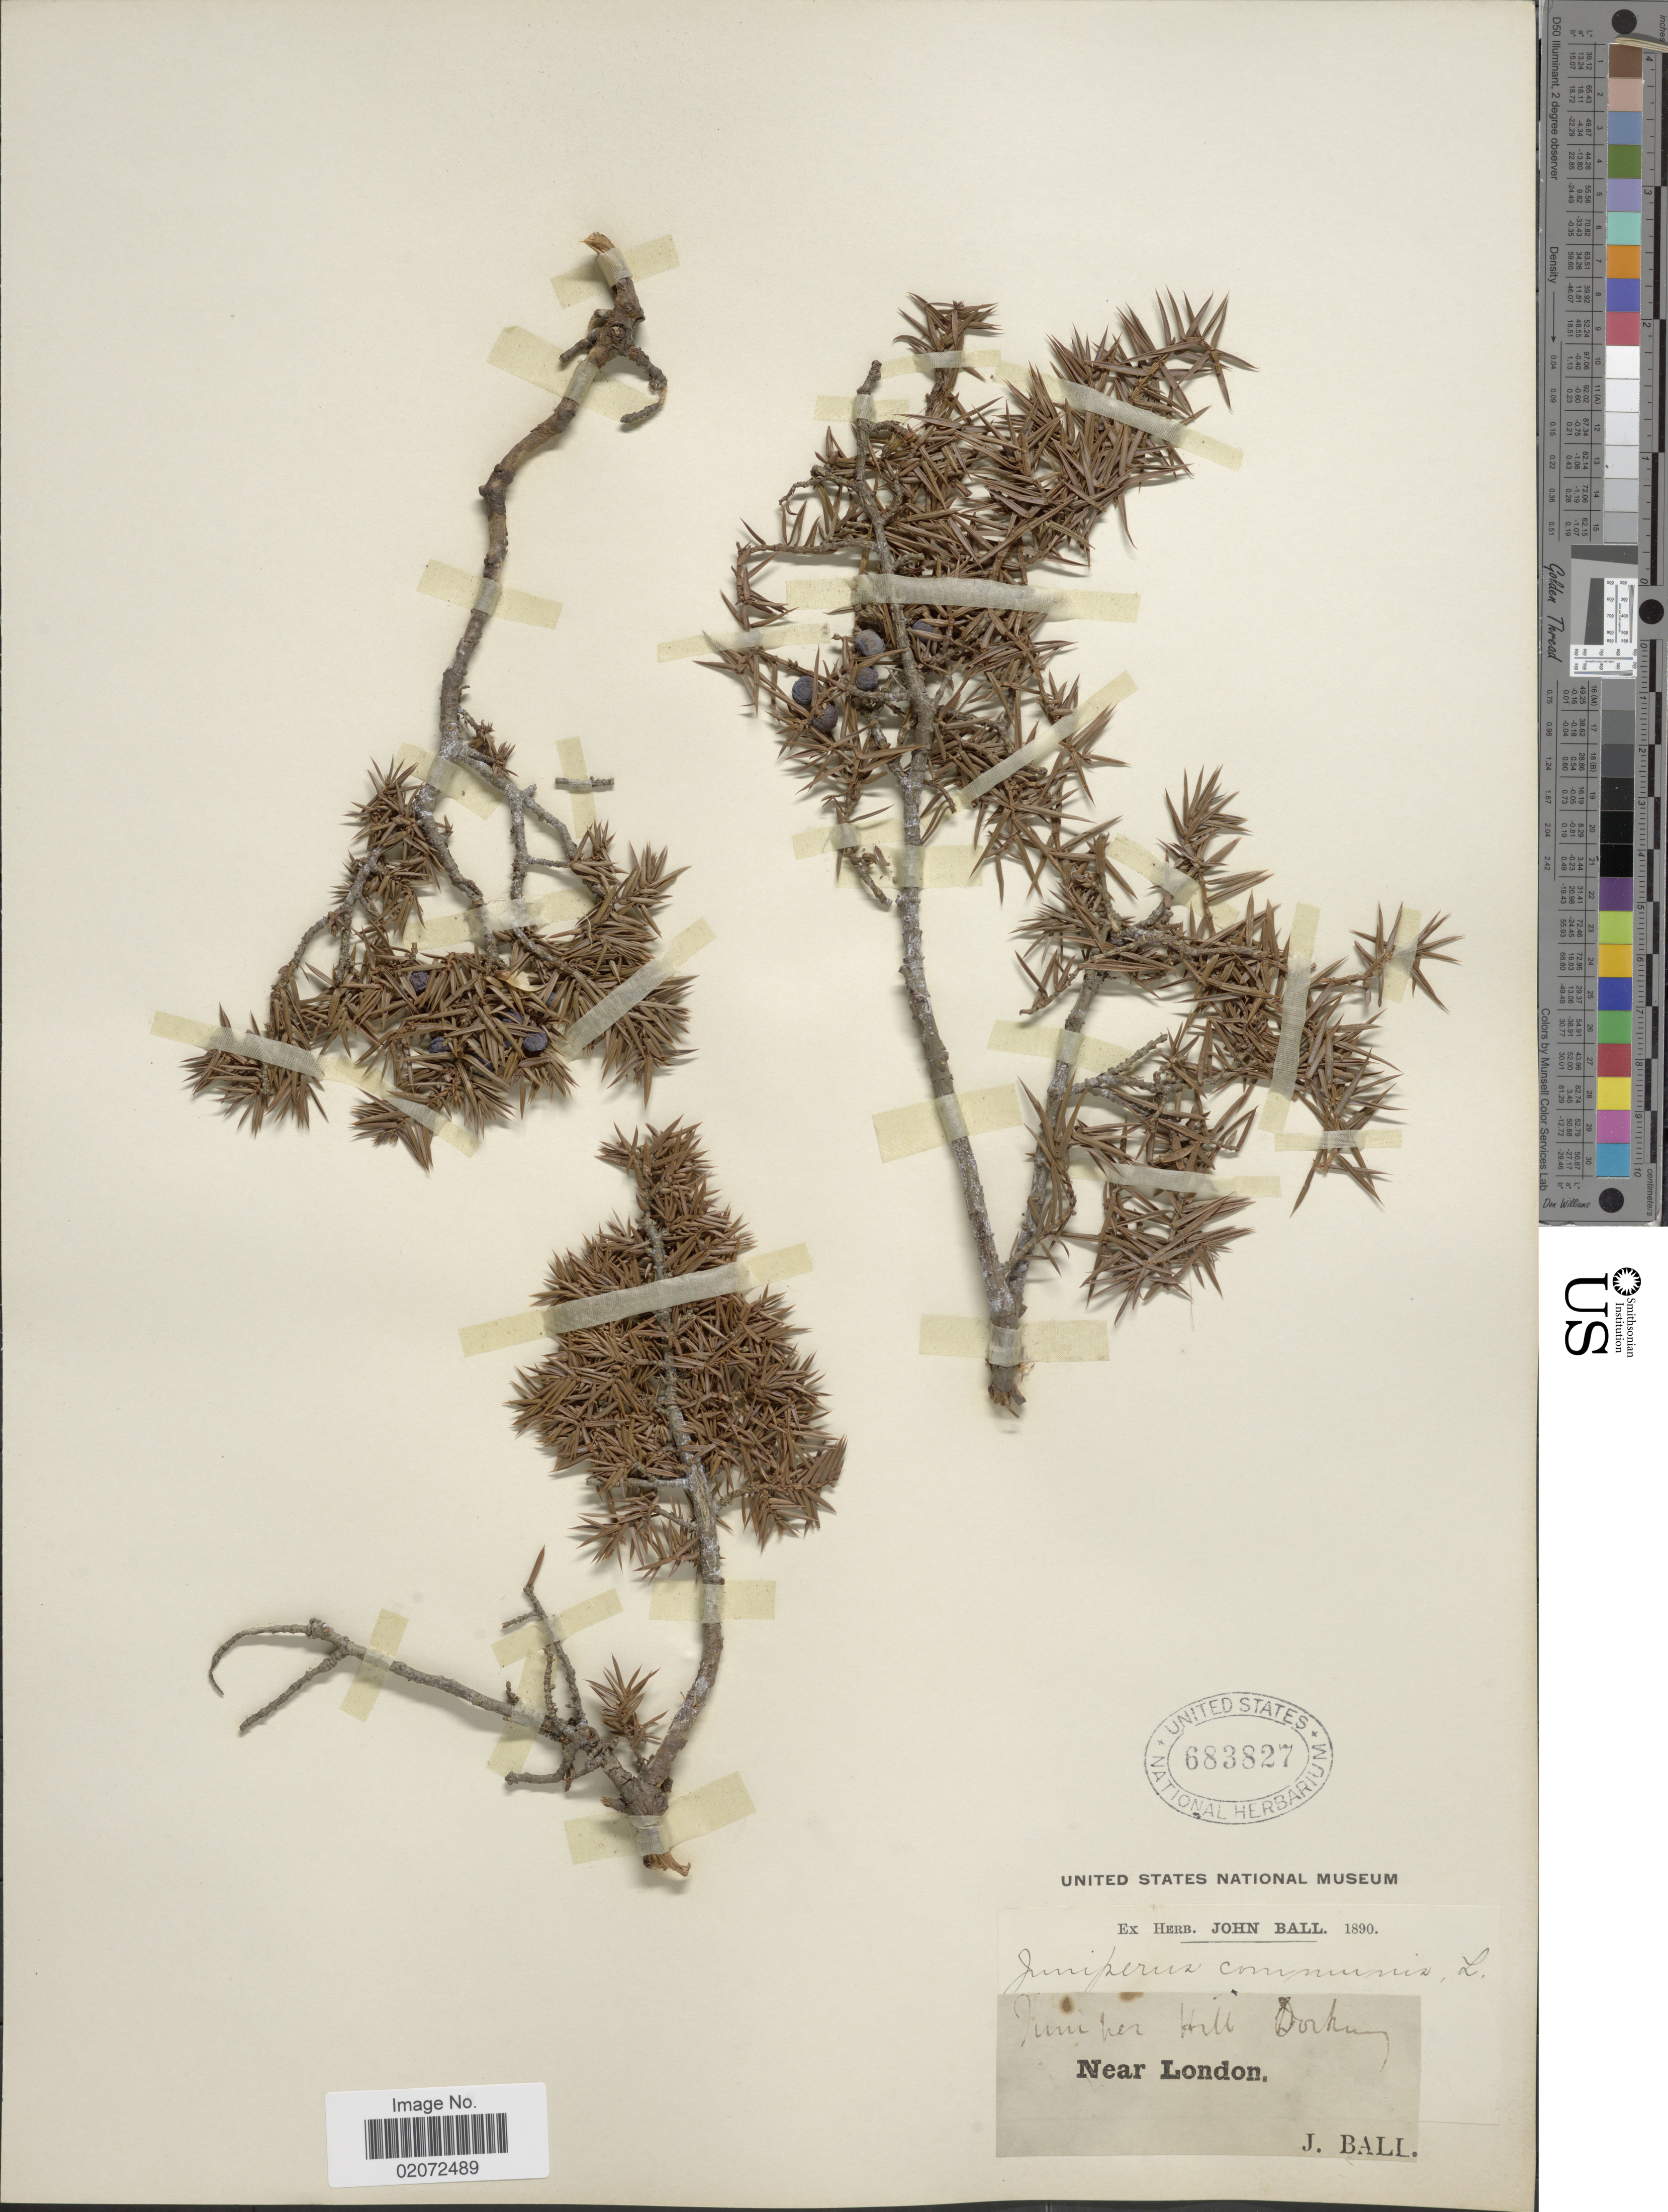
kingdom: Plantae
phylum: Tracheophyta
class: Pinopsida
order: Pinales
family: Cupressaceae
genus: Juniperus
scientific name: Juniperus communis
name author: L.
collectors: J. Ball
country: United Kingdom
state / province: England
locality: Near London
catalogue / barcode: US 683827